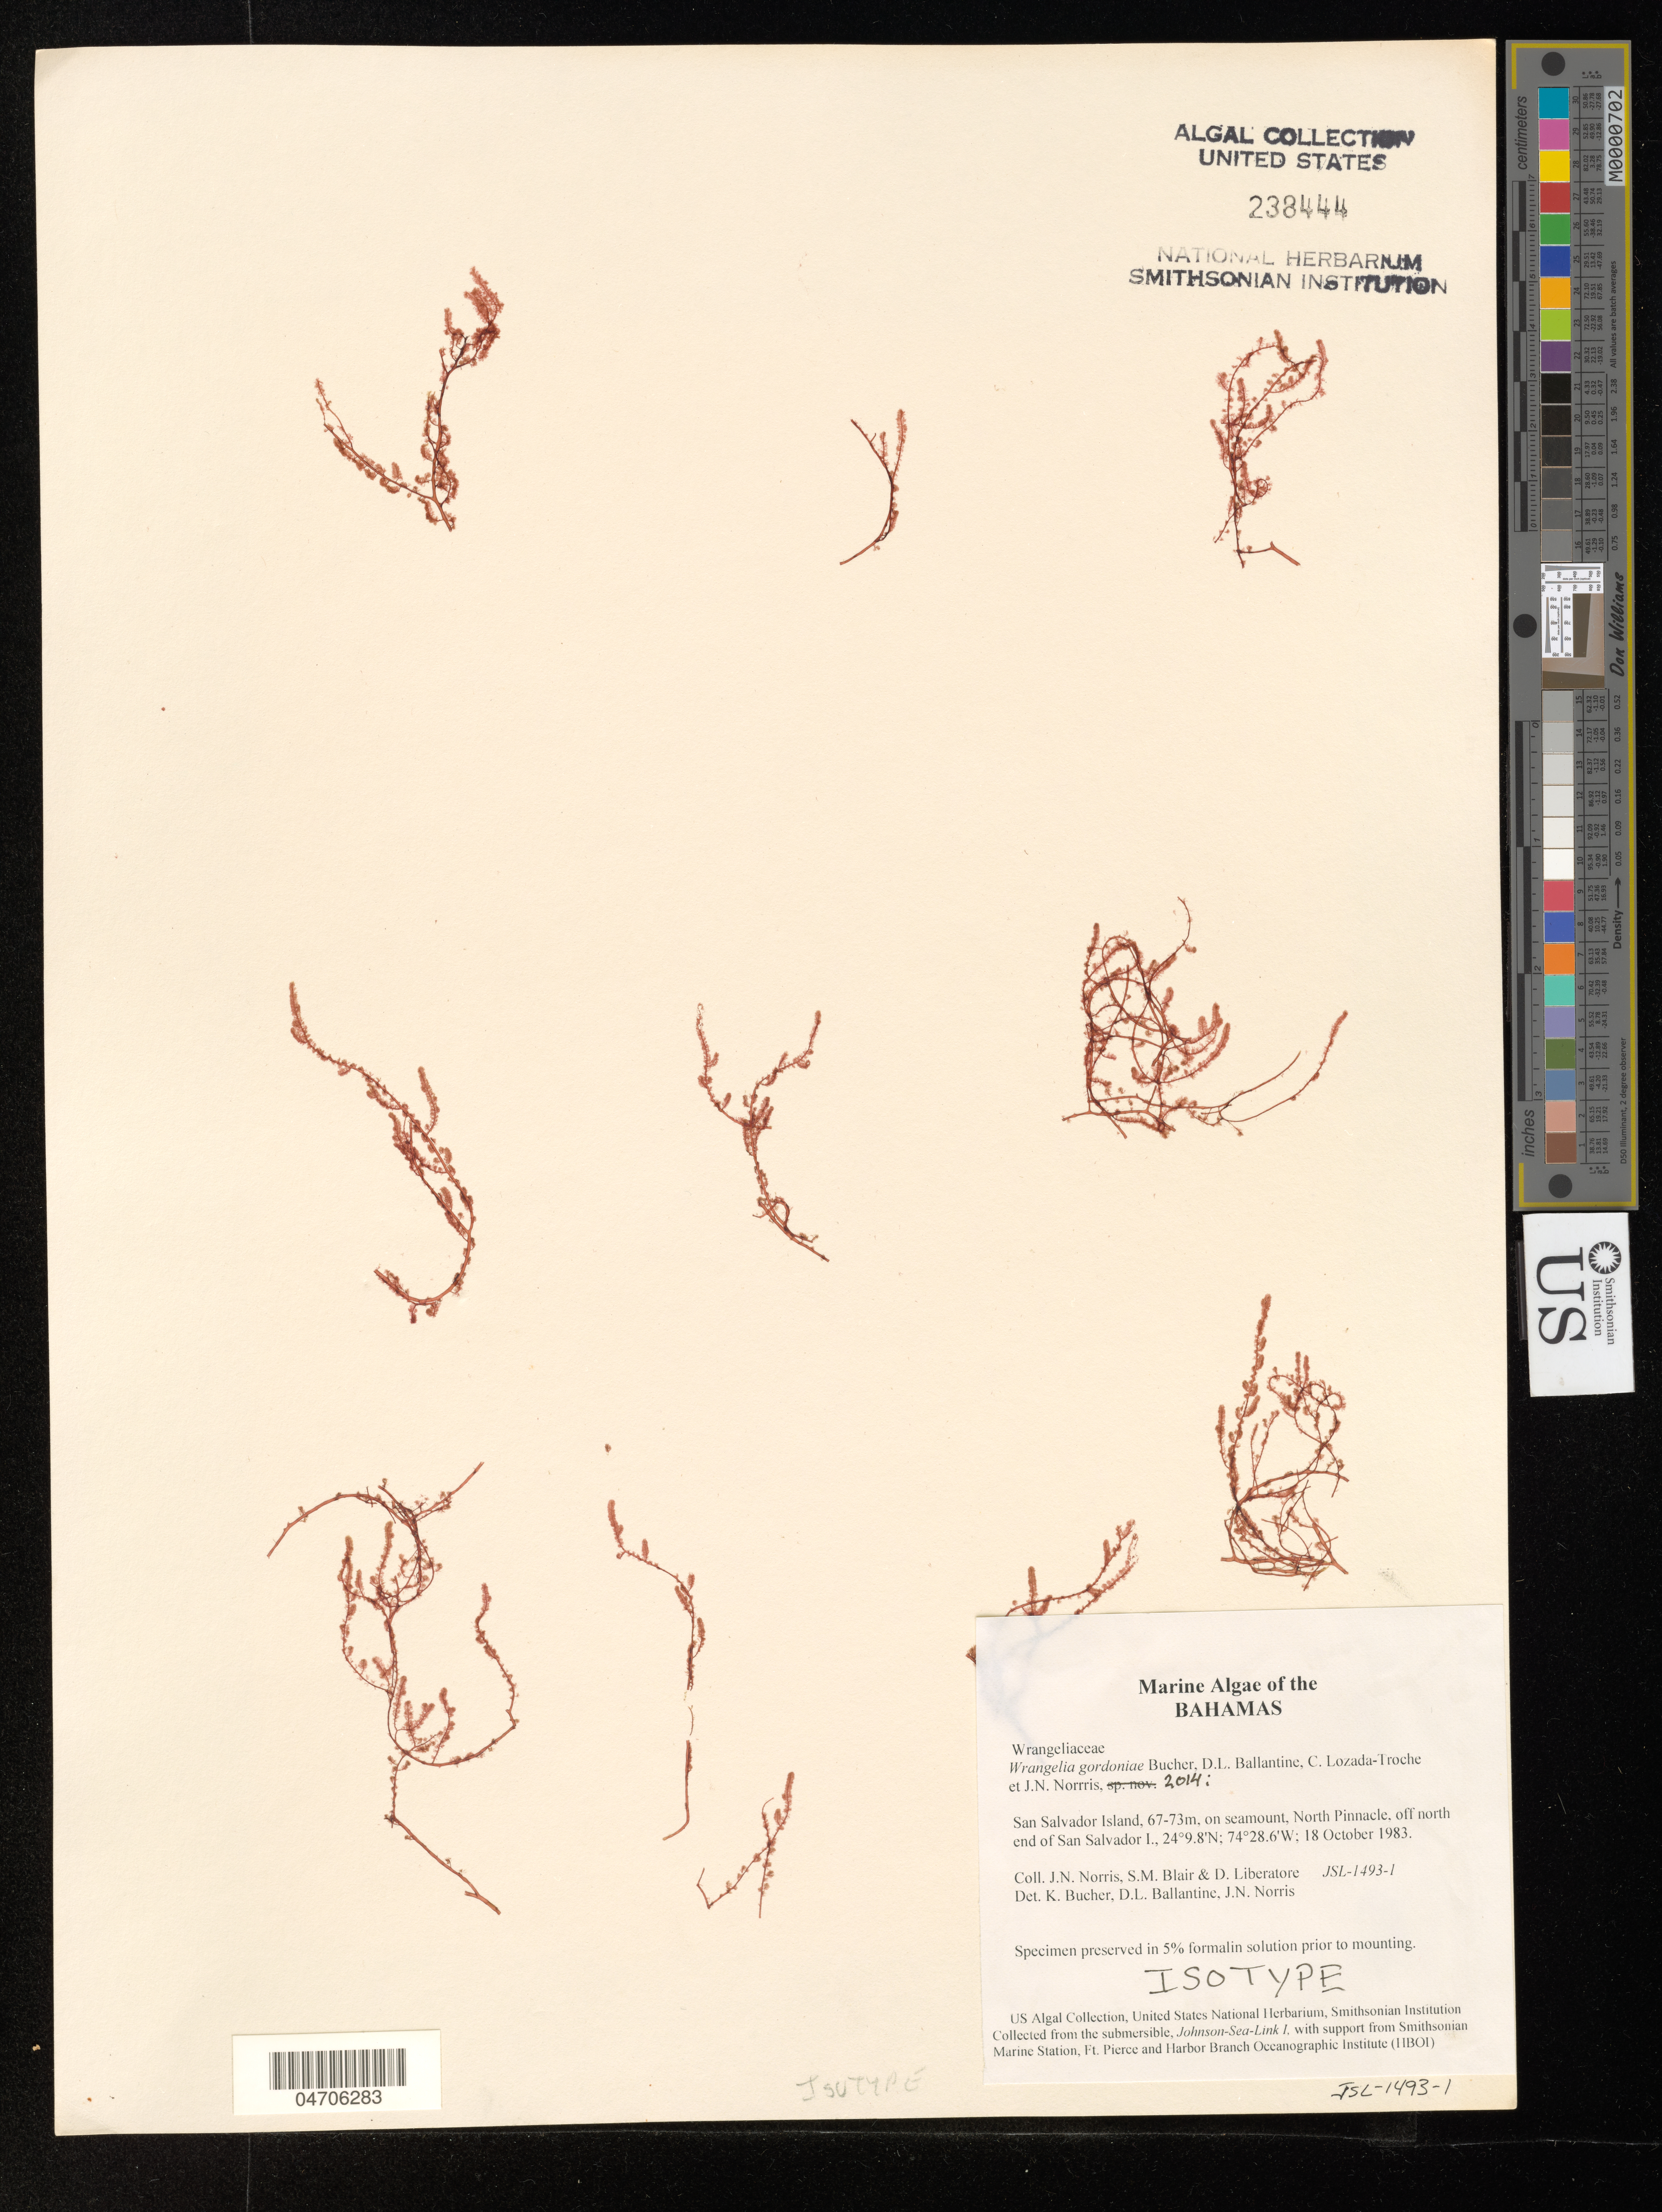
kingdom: Plantae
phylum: Rhodophyta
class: Florideophyceae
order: Ceramiales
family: Wrangeliaceae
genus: Wrangelia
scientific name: Wrangelia gordoniae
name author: K.E. Bucher et al.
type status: Isotype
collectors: J. Norris, D. Liberatore & S. M. Blair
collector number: JSL-1493-1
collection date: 1983-10-18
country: Bahamas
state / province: San Salvador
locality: San Salvador Island, on seamont, North Pinnacle, off north end of San Salvador I.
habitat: on seamount.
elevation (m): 67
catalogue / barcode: US 238444